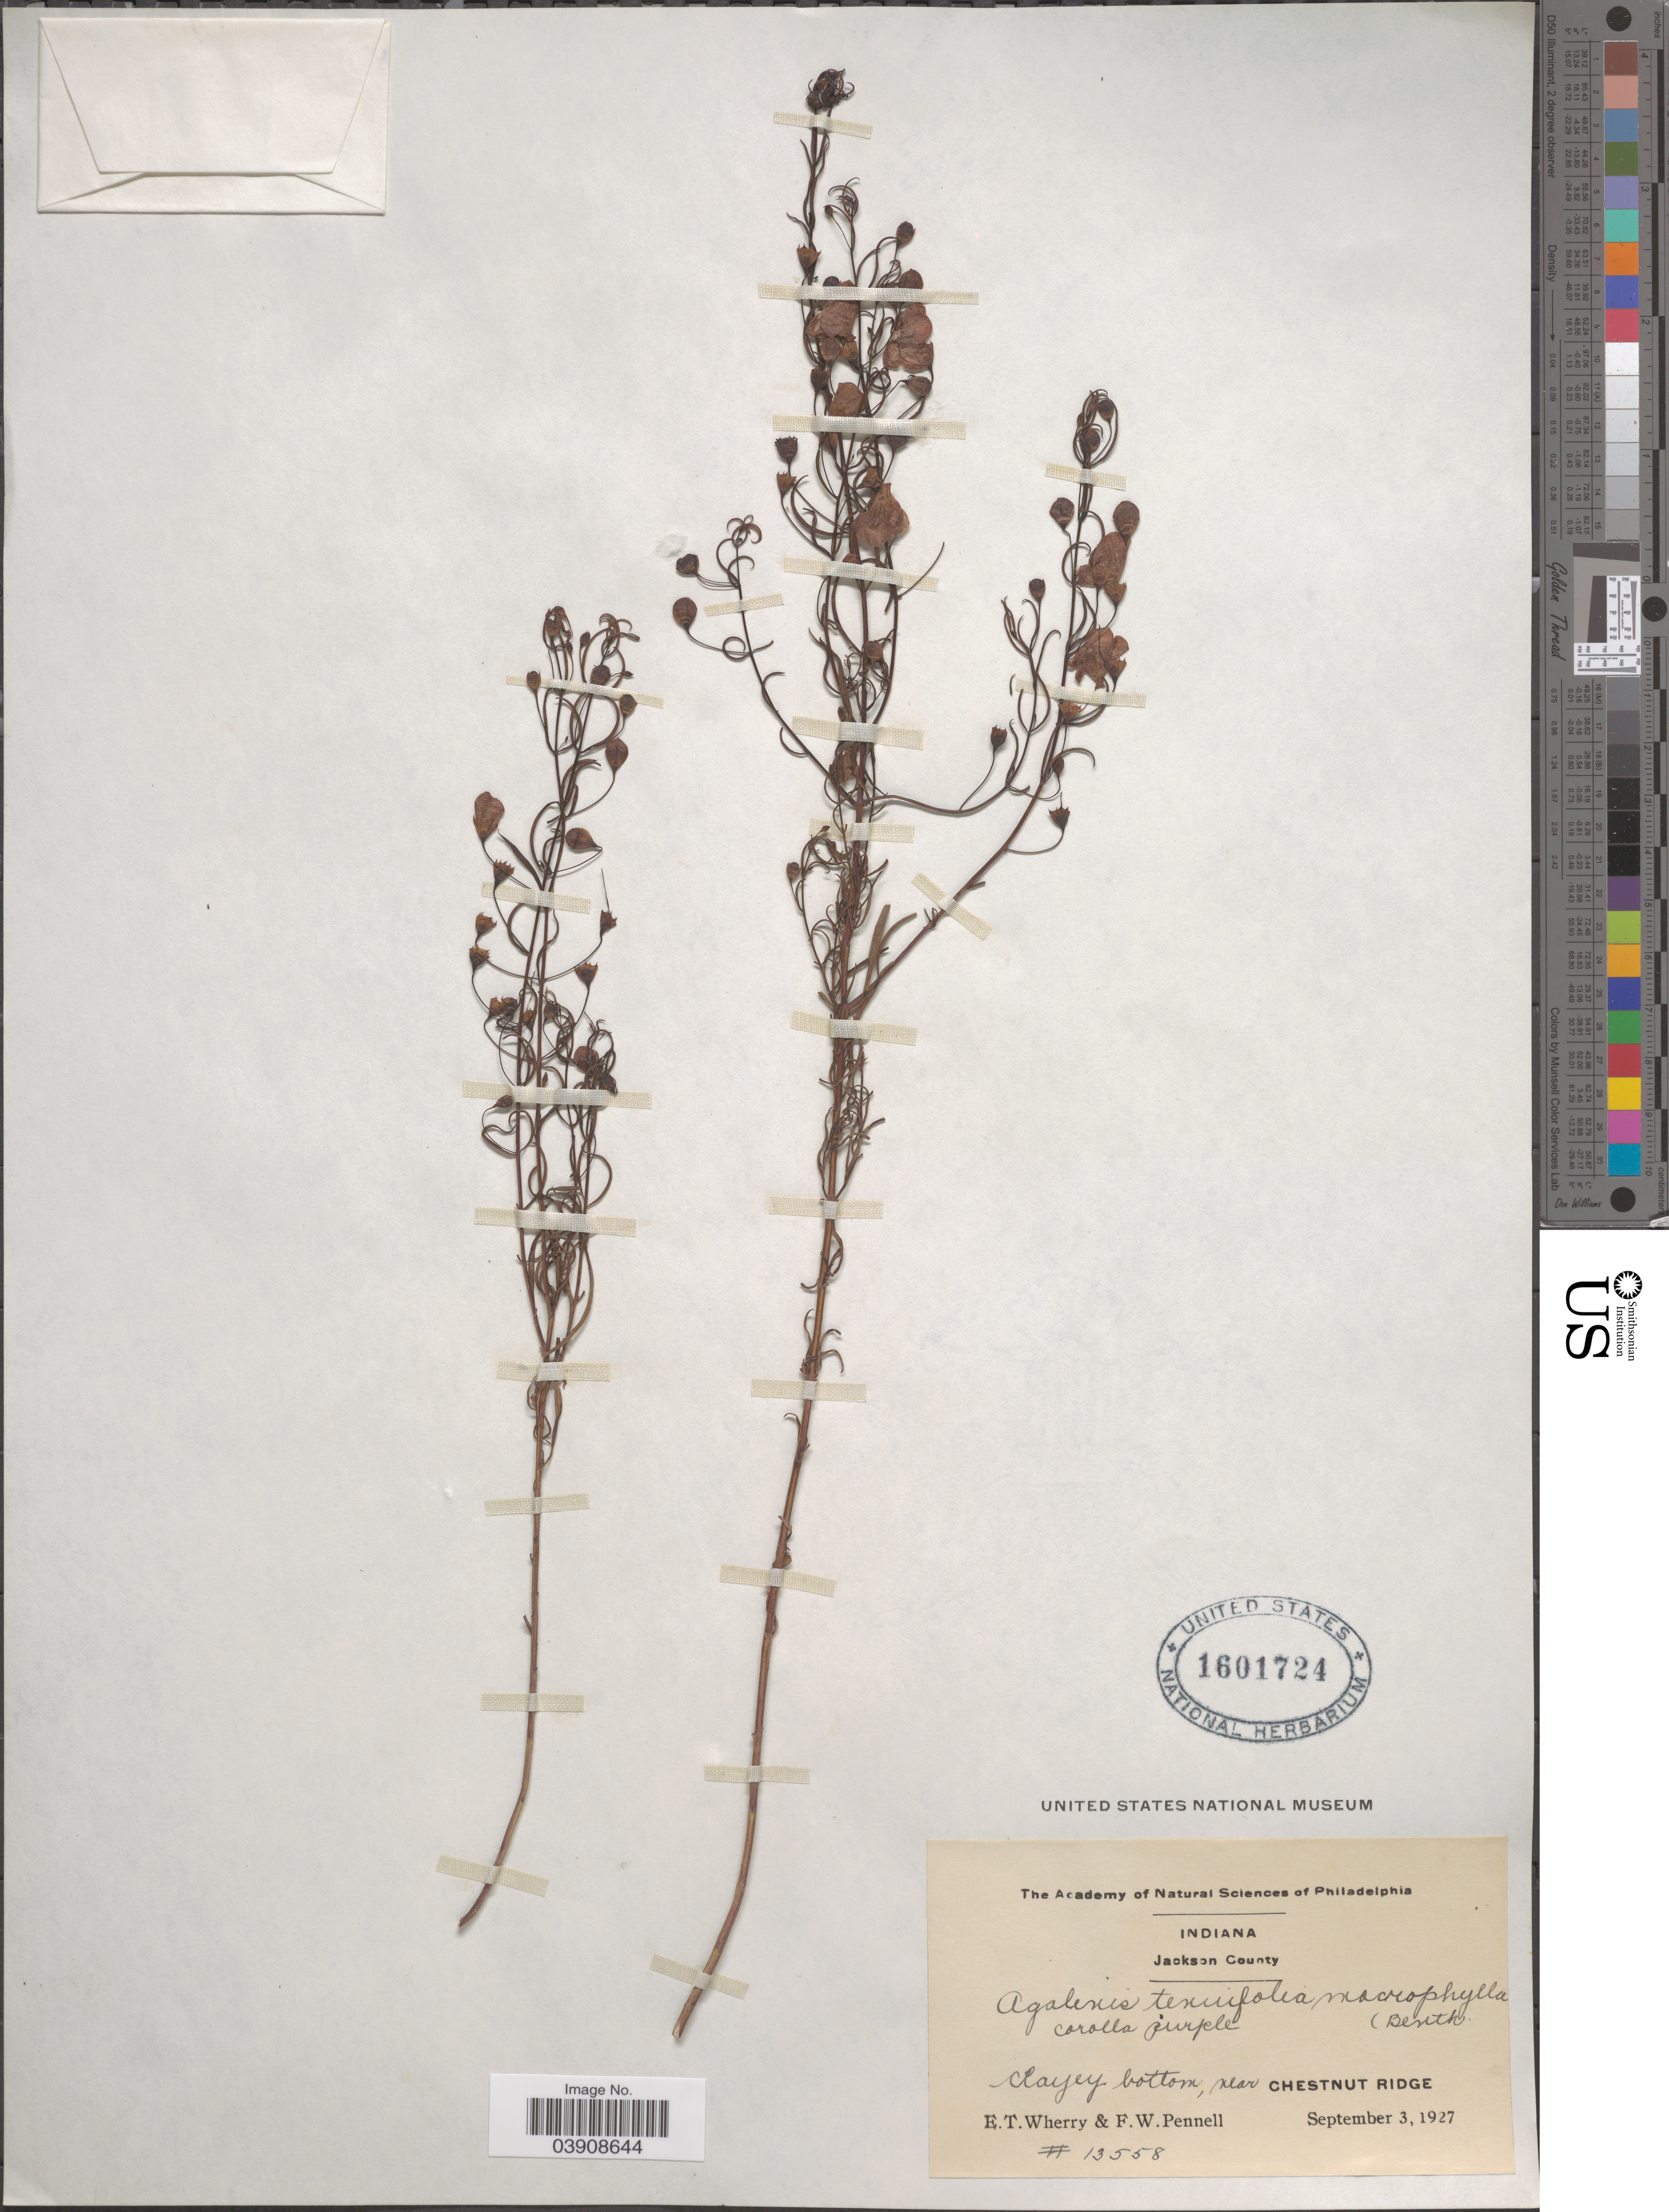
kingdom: Plantae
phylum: Tracheophyta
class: Magnoliopsida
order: Lamiales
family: Orobanchaceae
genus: Agalinis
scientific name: Agalinis tenuifolia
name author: (Vahl) Raf.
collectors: E. T. Wherry & F. W. Pennell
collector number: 13558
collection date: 1927-09-03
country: United States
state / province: Indiana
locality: Jackson County. Near Chestnut Ridge.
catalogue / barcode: US 1601724